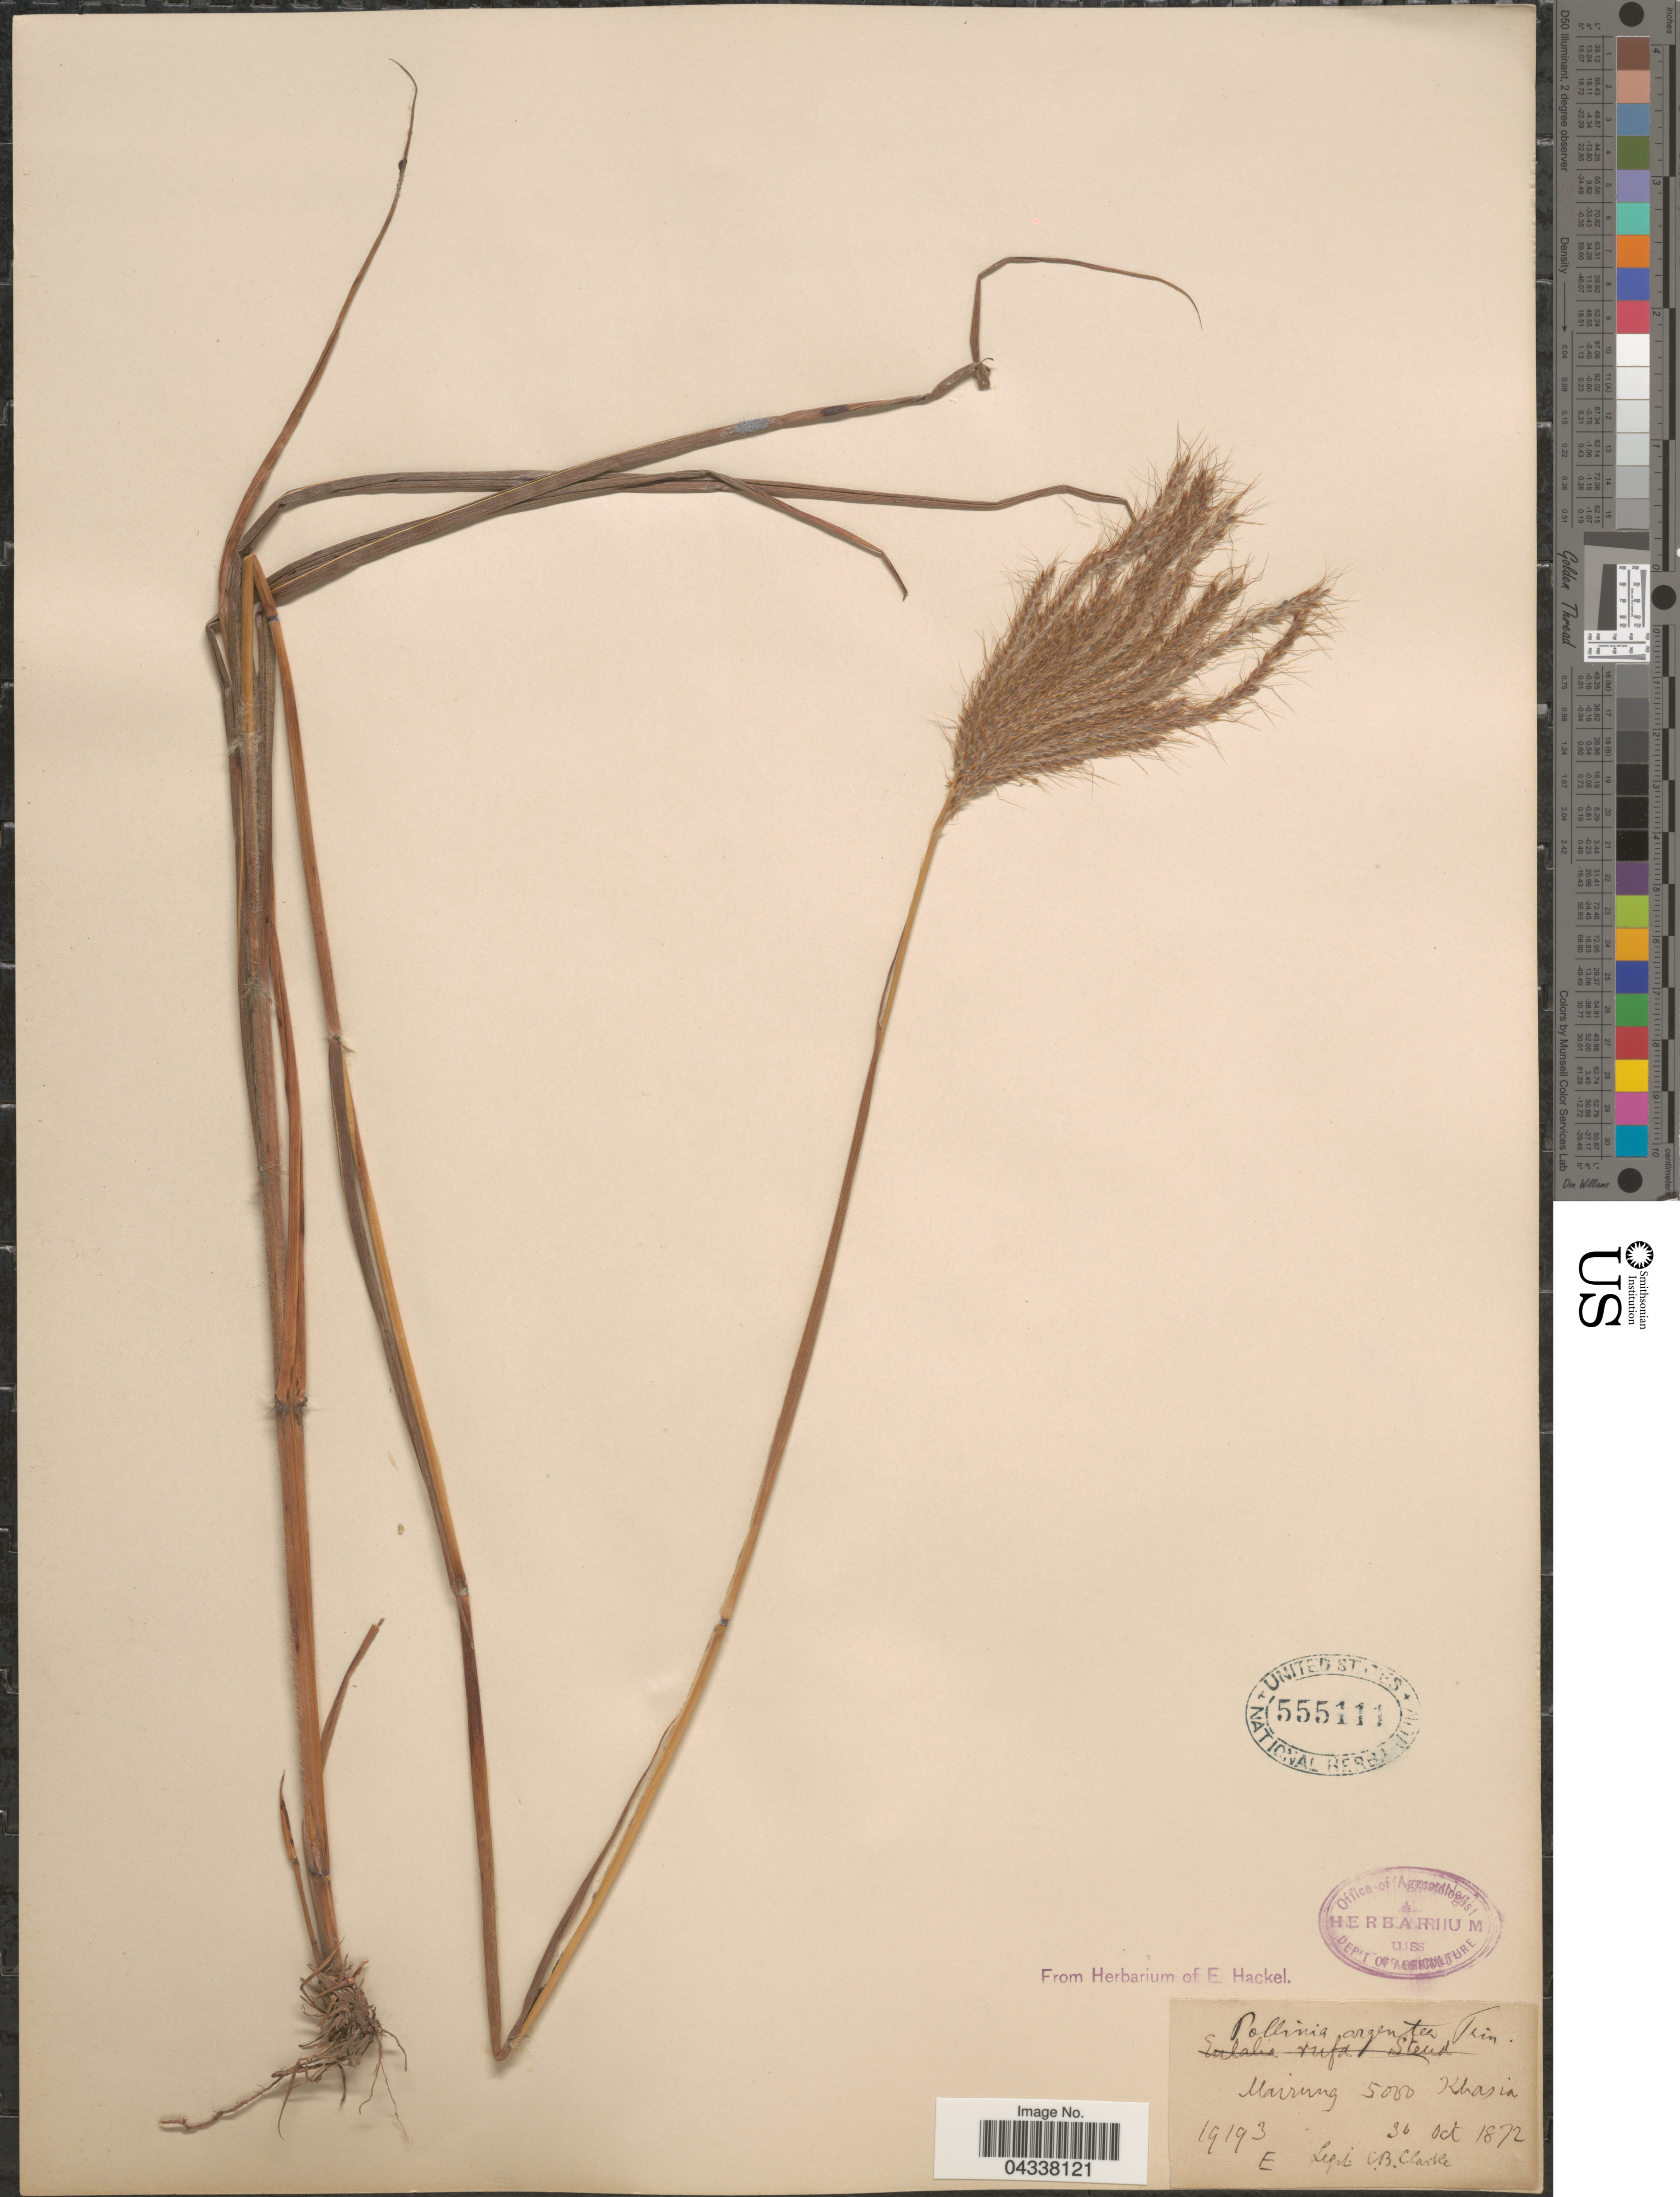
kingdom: Plantae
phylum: Tracheophyta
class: Liliopsida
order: Poales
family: Poaceae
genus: Pseudopogonatherum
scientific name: Pseudopogonatherum trispicatum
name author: (Schult.) Ohwi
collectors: C. B. Clarke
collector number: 19193E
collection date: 1872-10-30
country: India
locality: Mairung. Khasia.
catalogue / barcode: US 555111